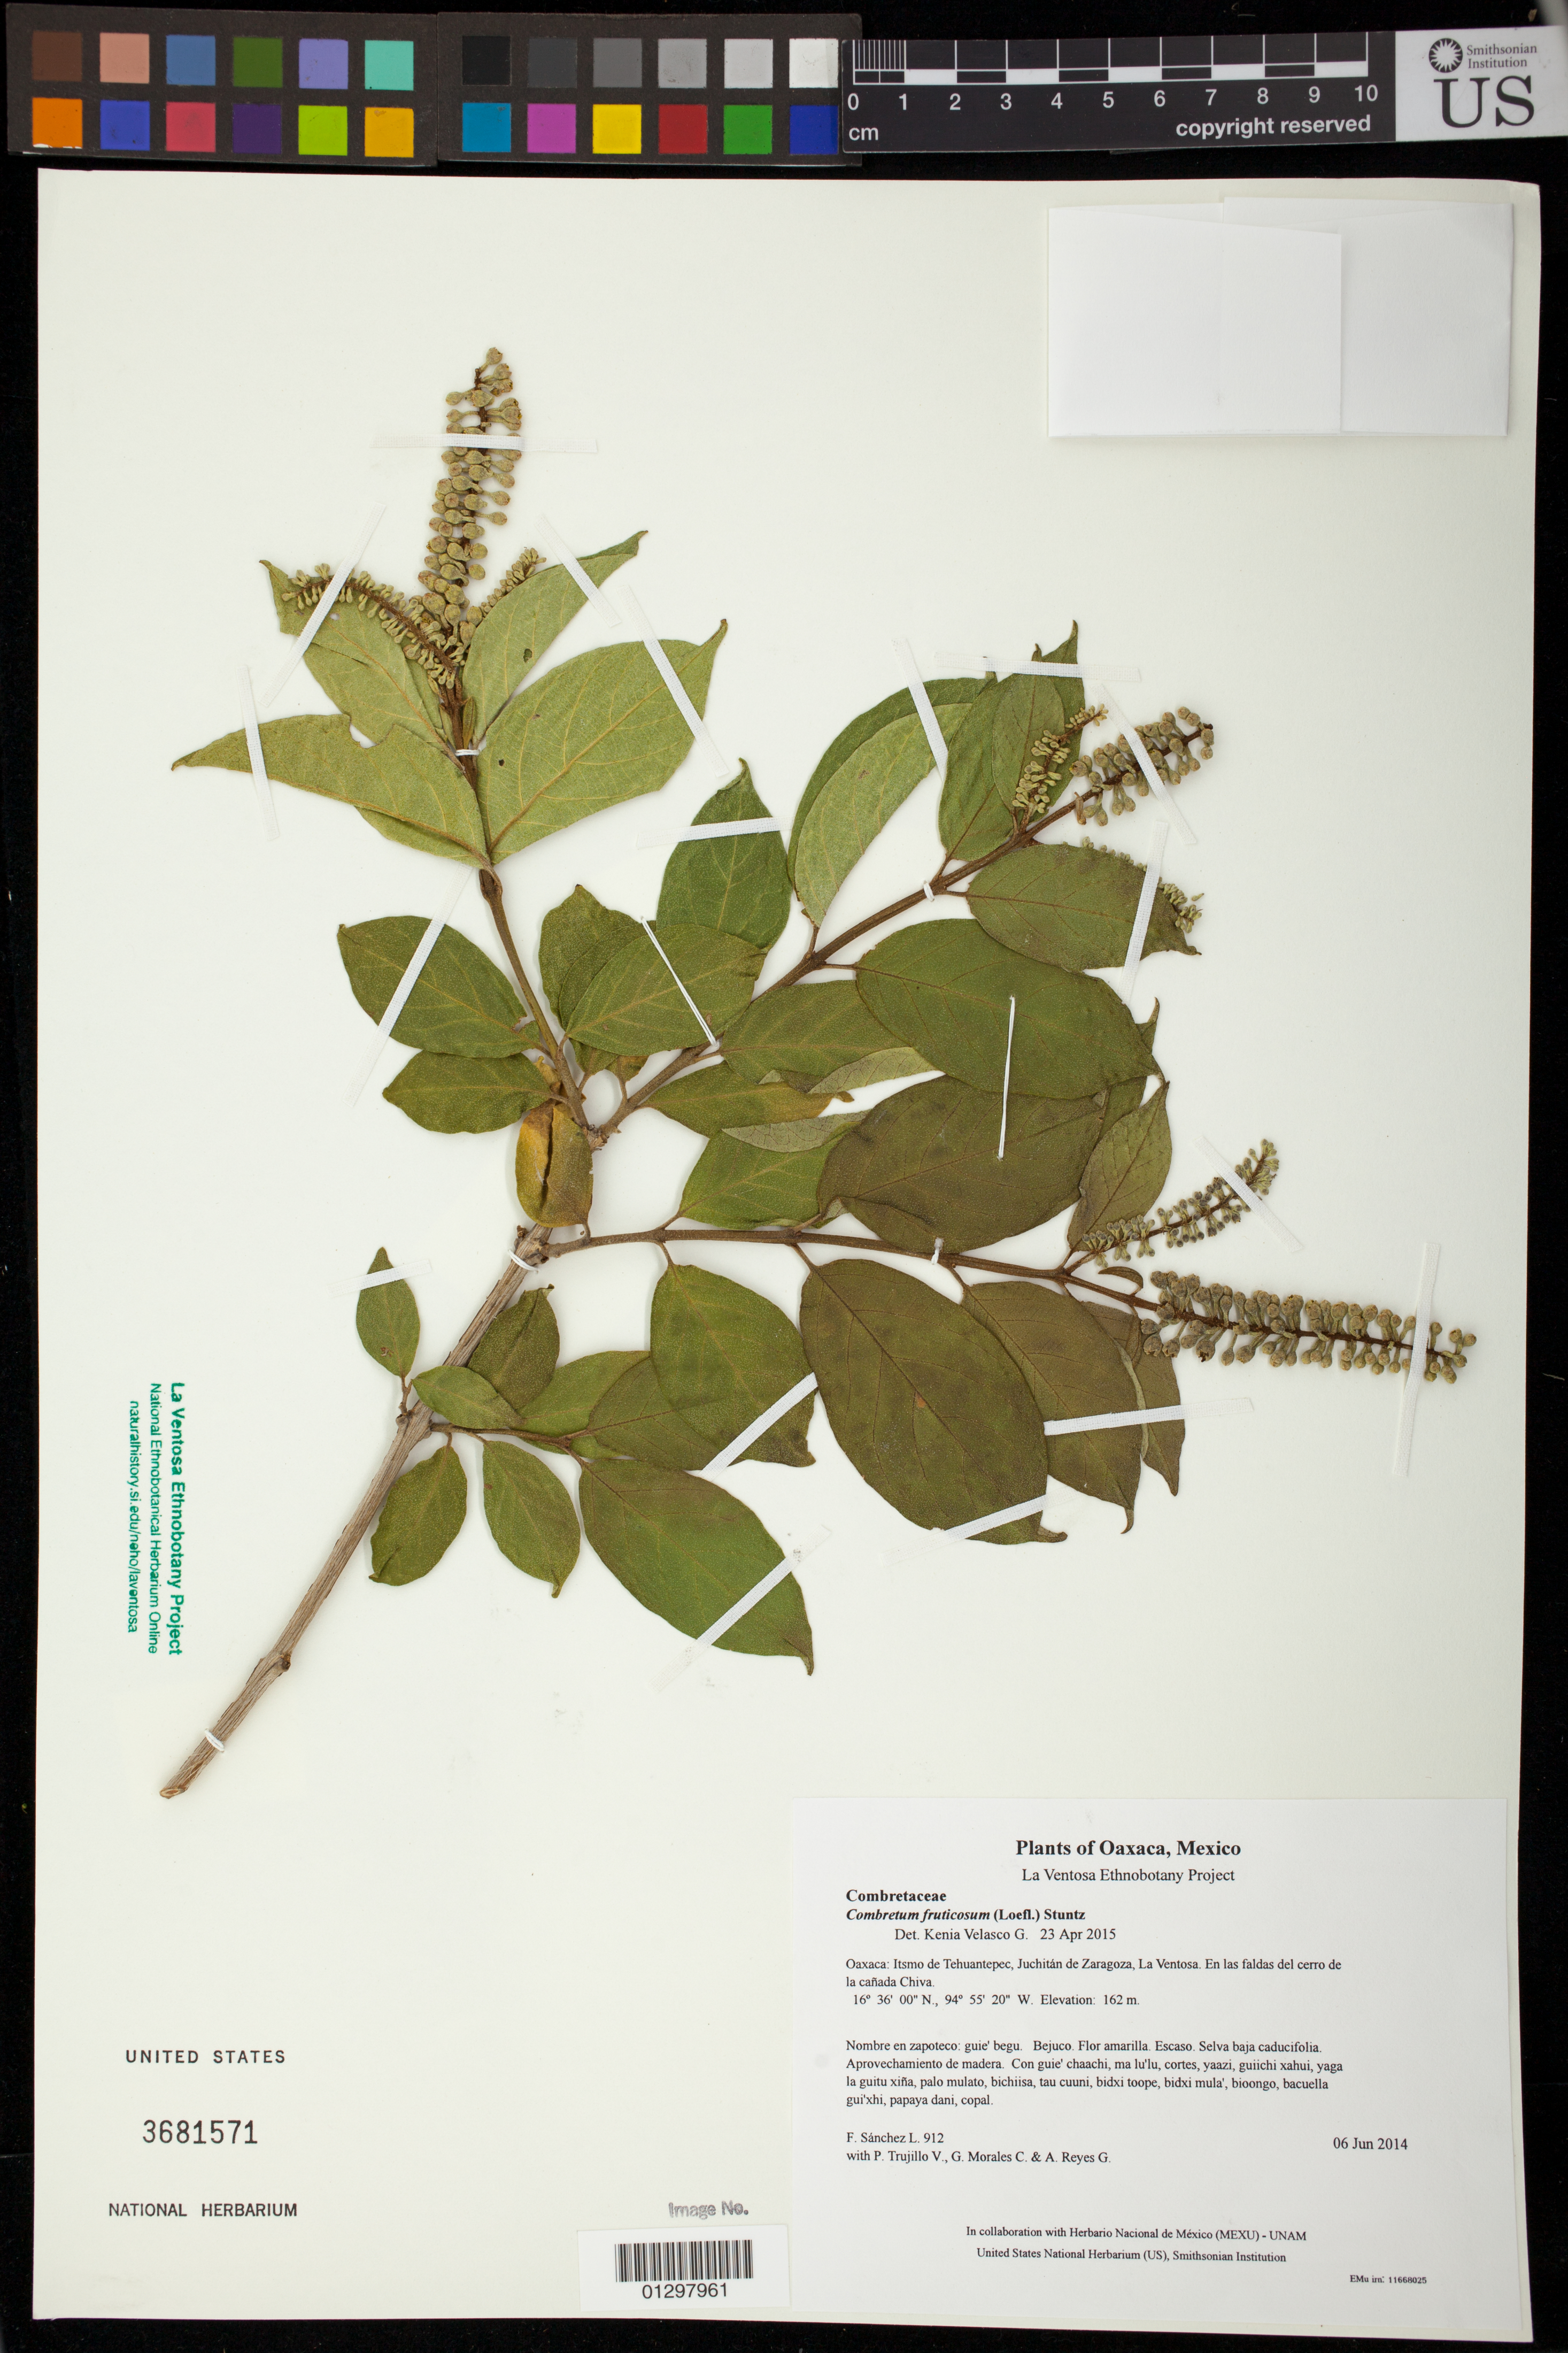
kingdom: Plantae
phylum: Tracheophyta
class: Magnoliopsida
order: Myrtales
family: Combretaceae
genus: Combretum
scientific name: Combretum fruticosum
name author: (Loefl.) Stuntz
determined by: Velasco G., Kenia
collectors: F. Sánchez L., P. Trujillo V., G. Morales C. & A. Reyes G.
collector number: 912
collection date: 2014-06-06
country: Mexico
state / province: Oaxaca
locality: Itsmo de Tehuantepec, Juchitán de Zaragoza, La Ventosa. En las faldas del cerro de la cañada Chiva.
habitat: Selva baja caducifolia. Aprovechamiento de madera.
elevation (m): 162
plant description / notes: JEBOT, MEXU, SERO, US; Luba'. Guie' naguchi. Huaxie'.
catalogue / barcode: US 3681571